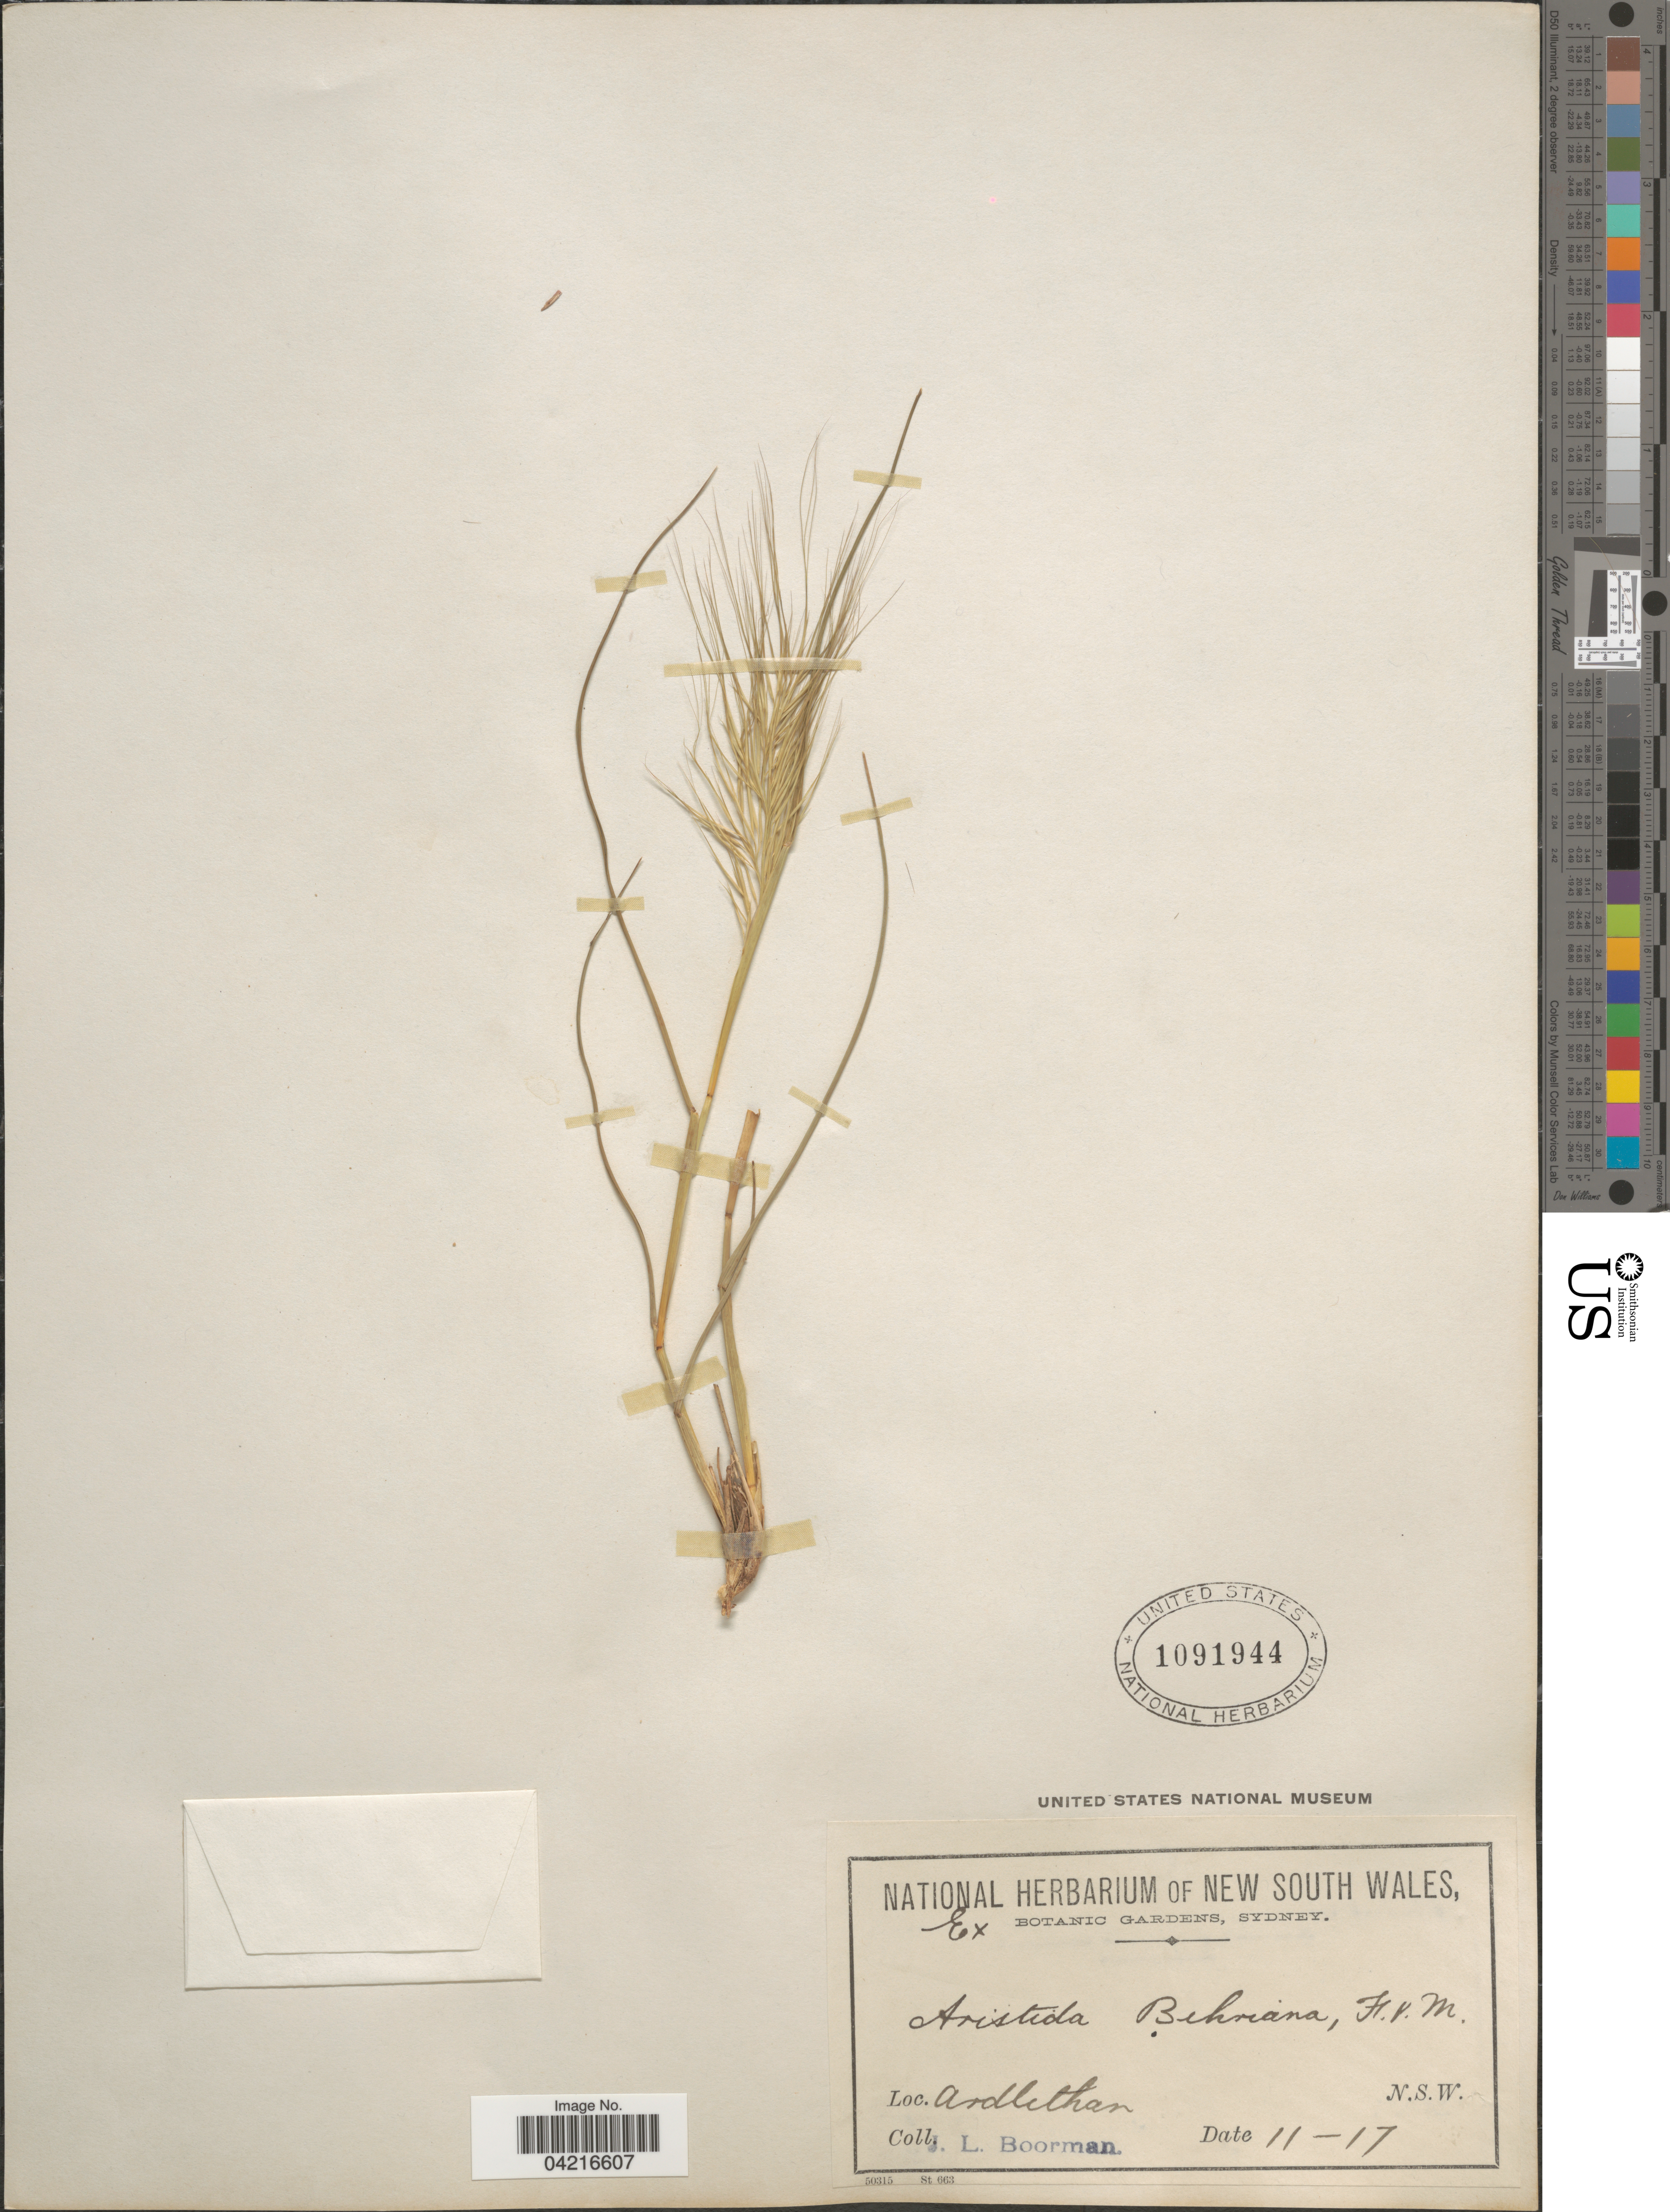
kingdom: Plantae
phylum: Tracheophyta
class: Liliopsida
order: Poales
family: Poaceae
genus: Aristida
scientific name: Aristida behriana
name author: F. Muell.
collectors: J. Boorman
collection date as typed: Transcribed d/m/y: /11/17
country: Australia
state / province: New South Wales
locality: Ardlethan.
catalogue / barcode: US 1091944